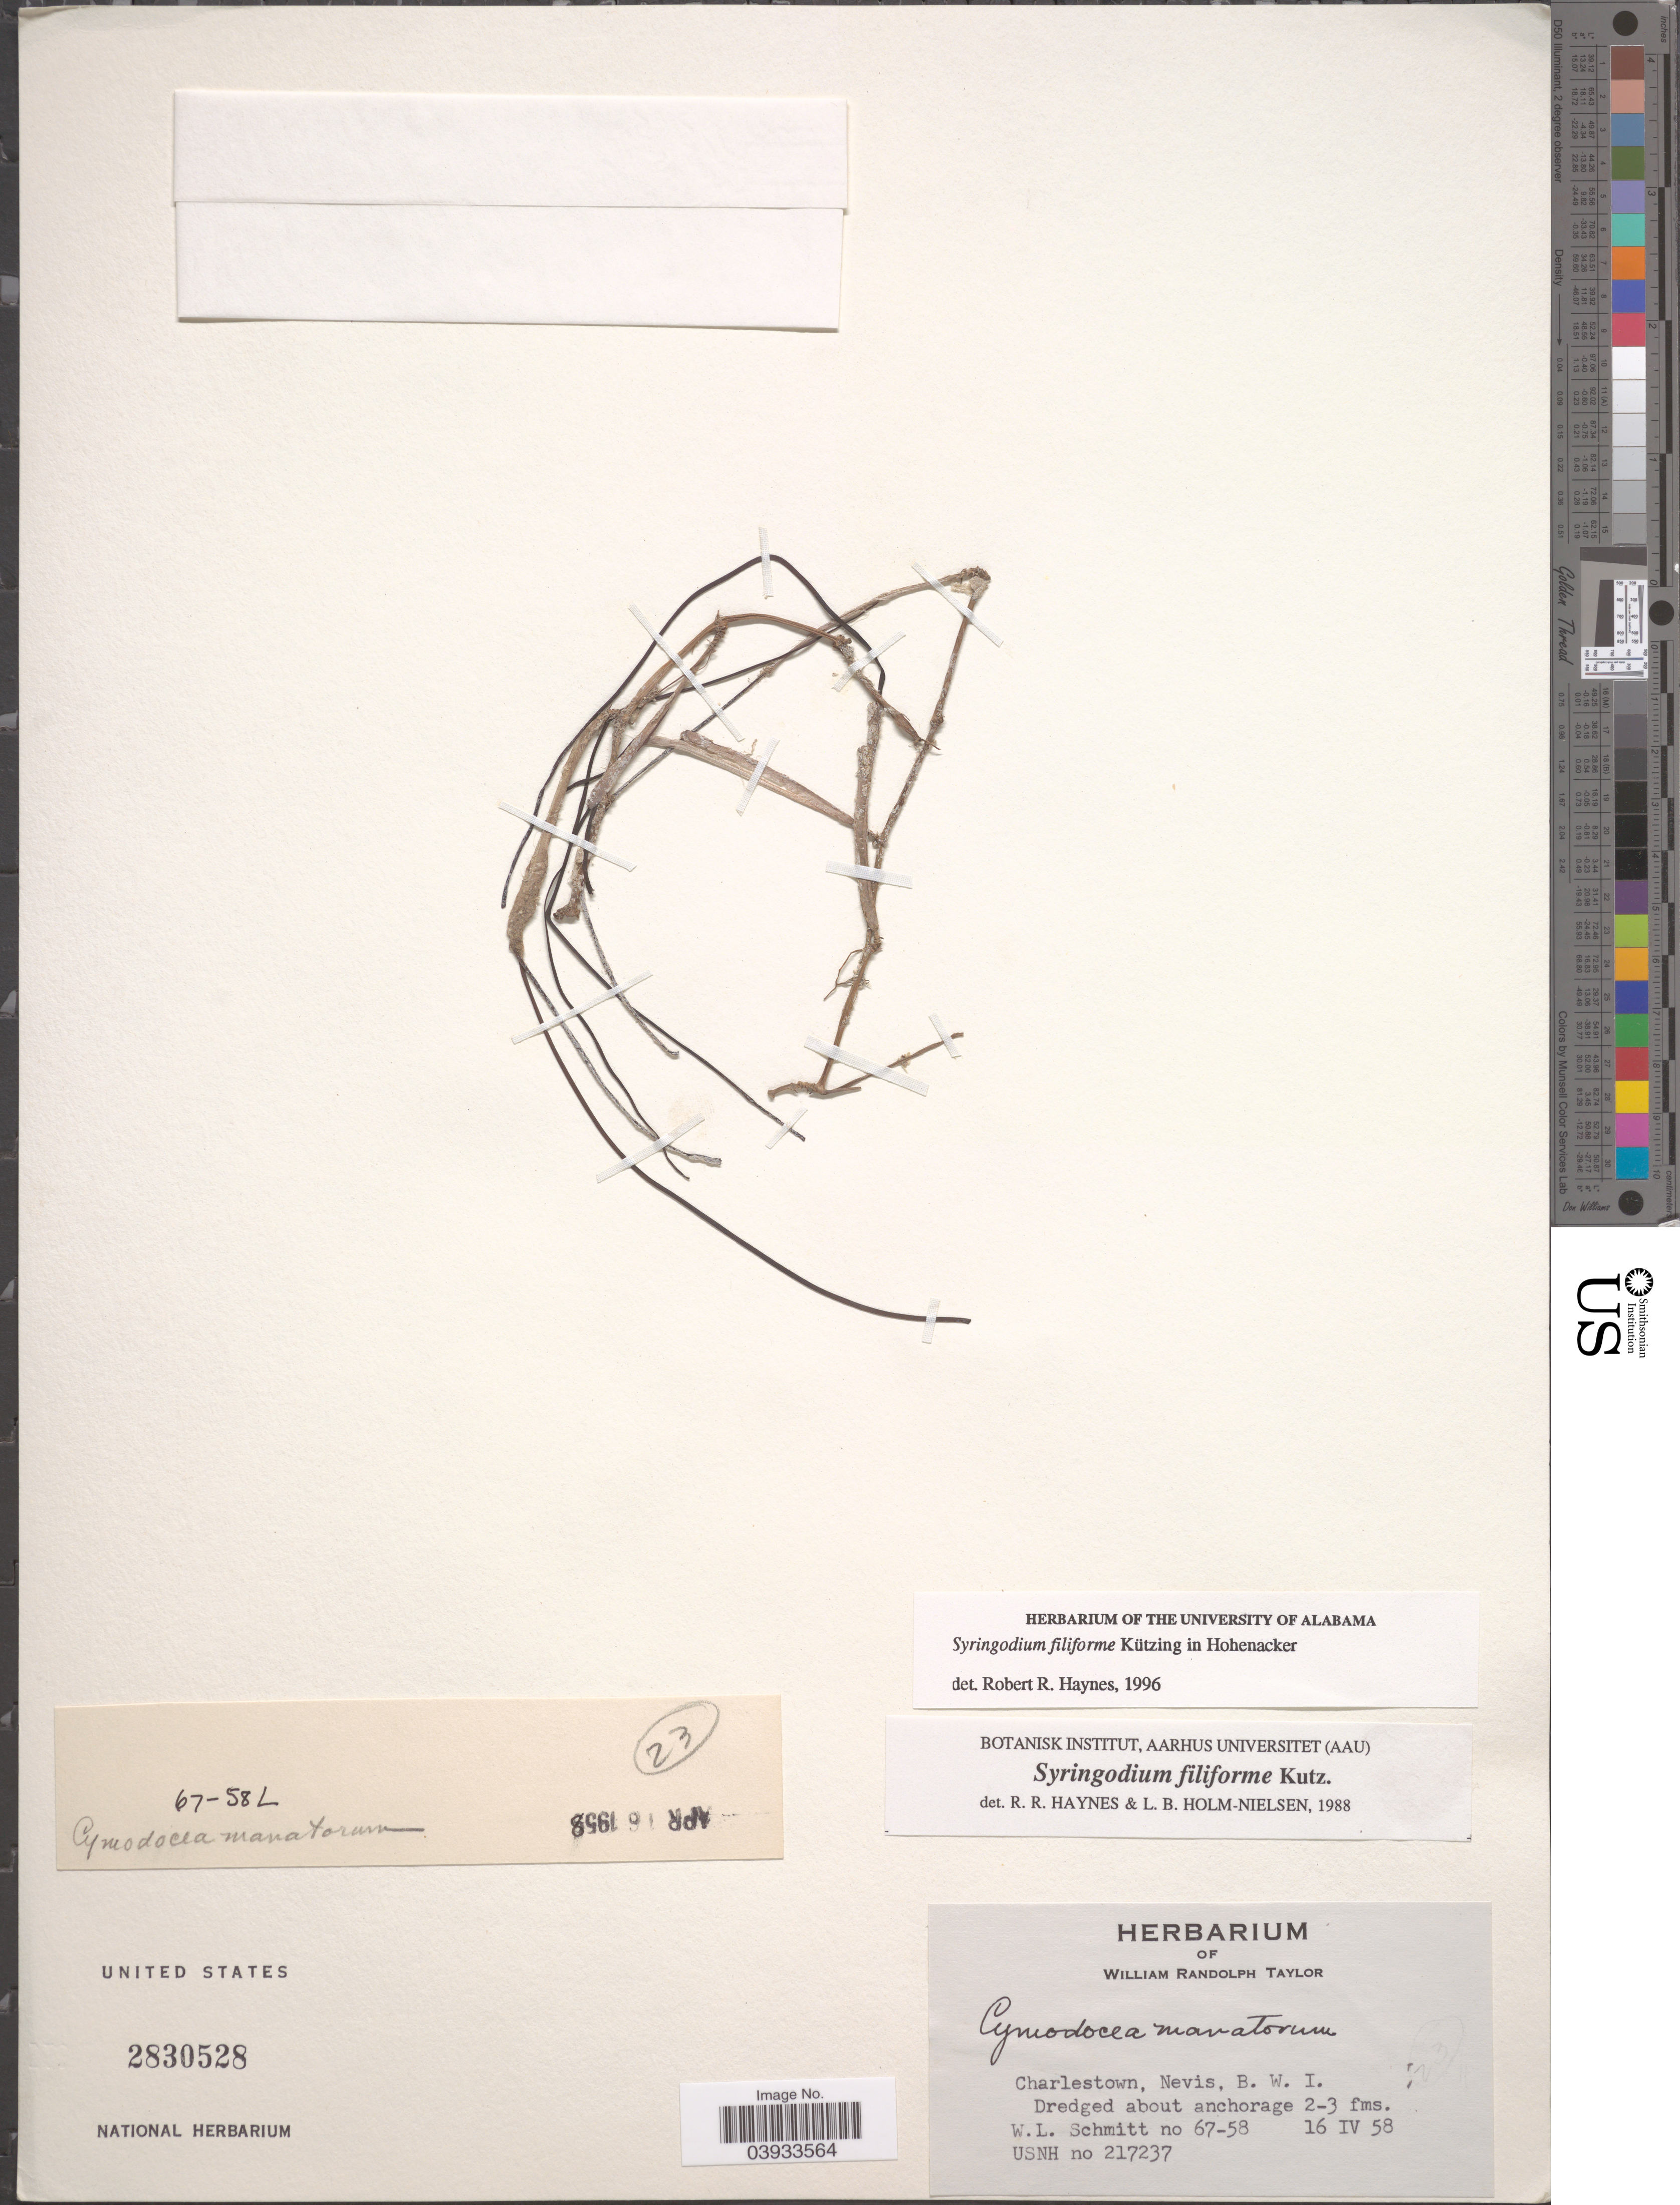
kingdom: Plantae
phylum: Tracheophyta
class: Liliopsida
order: Alismatales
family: Cymodoceaceae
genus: Syringodium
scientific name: Syringodium filiforme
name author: Kütz.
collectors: W. L. Schmitt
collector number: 67-58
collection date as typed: Transcribed d/m/y: 16/4/58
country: St. Christopher-Nevis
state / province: Saint Paul Charlestown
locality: Charlestown, Nevis, B. W. I.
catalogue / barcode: US 2830528